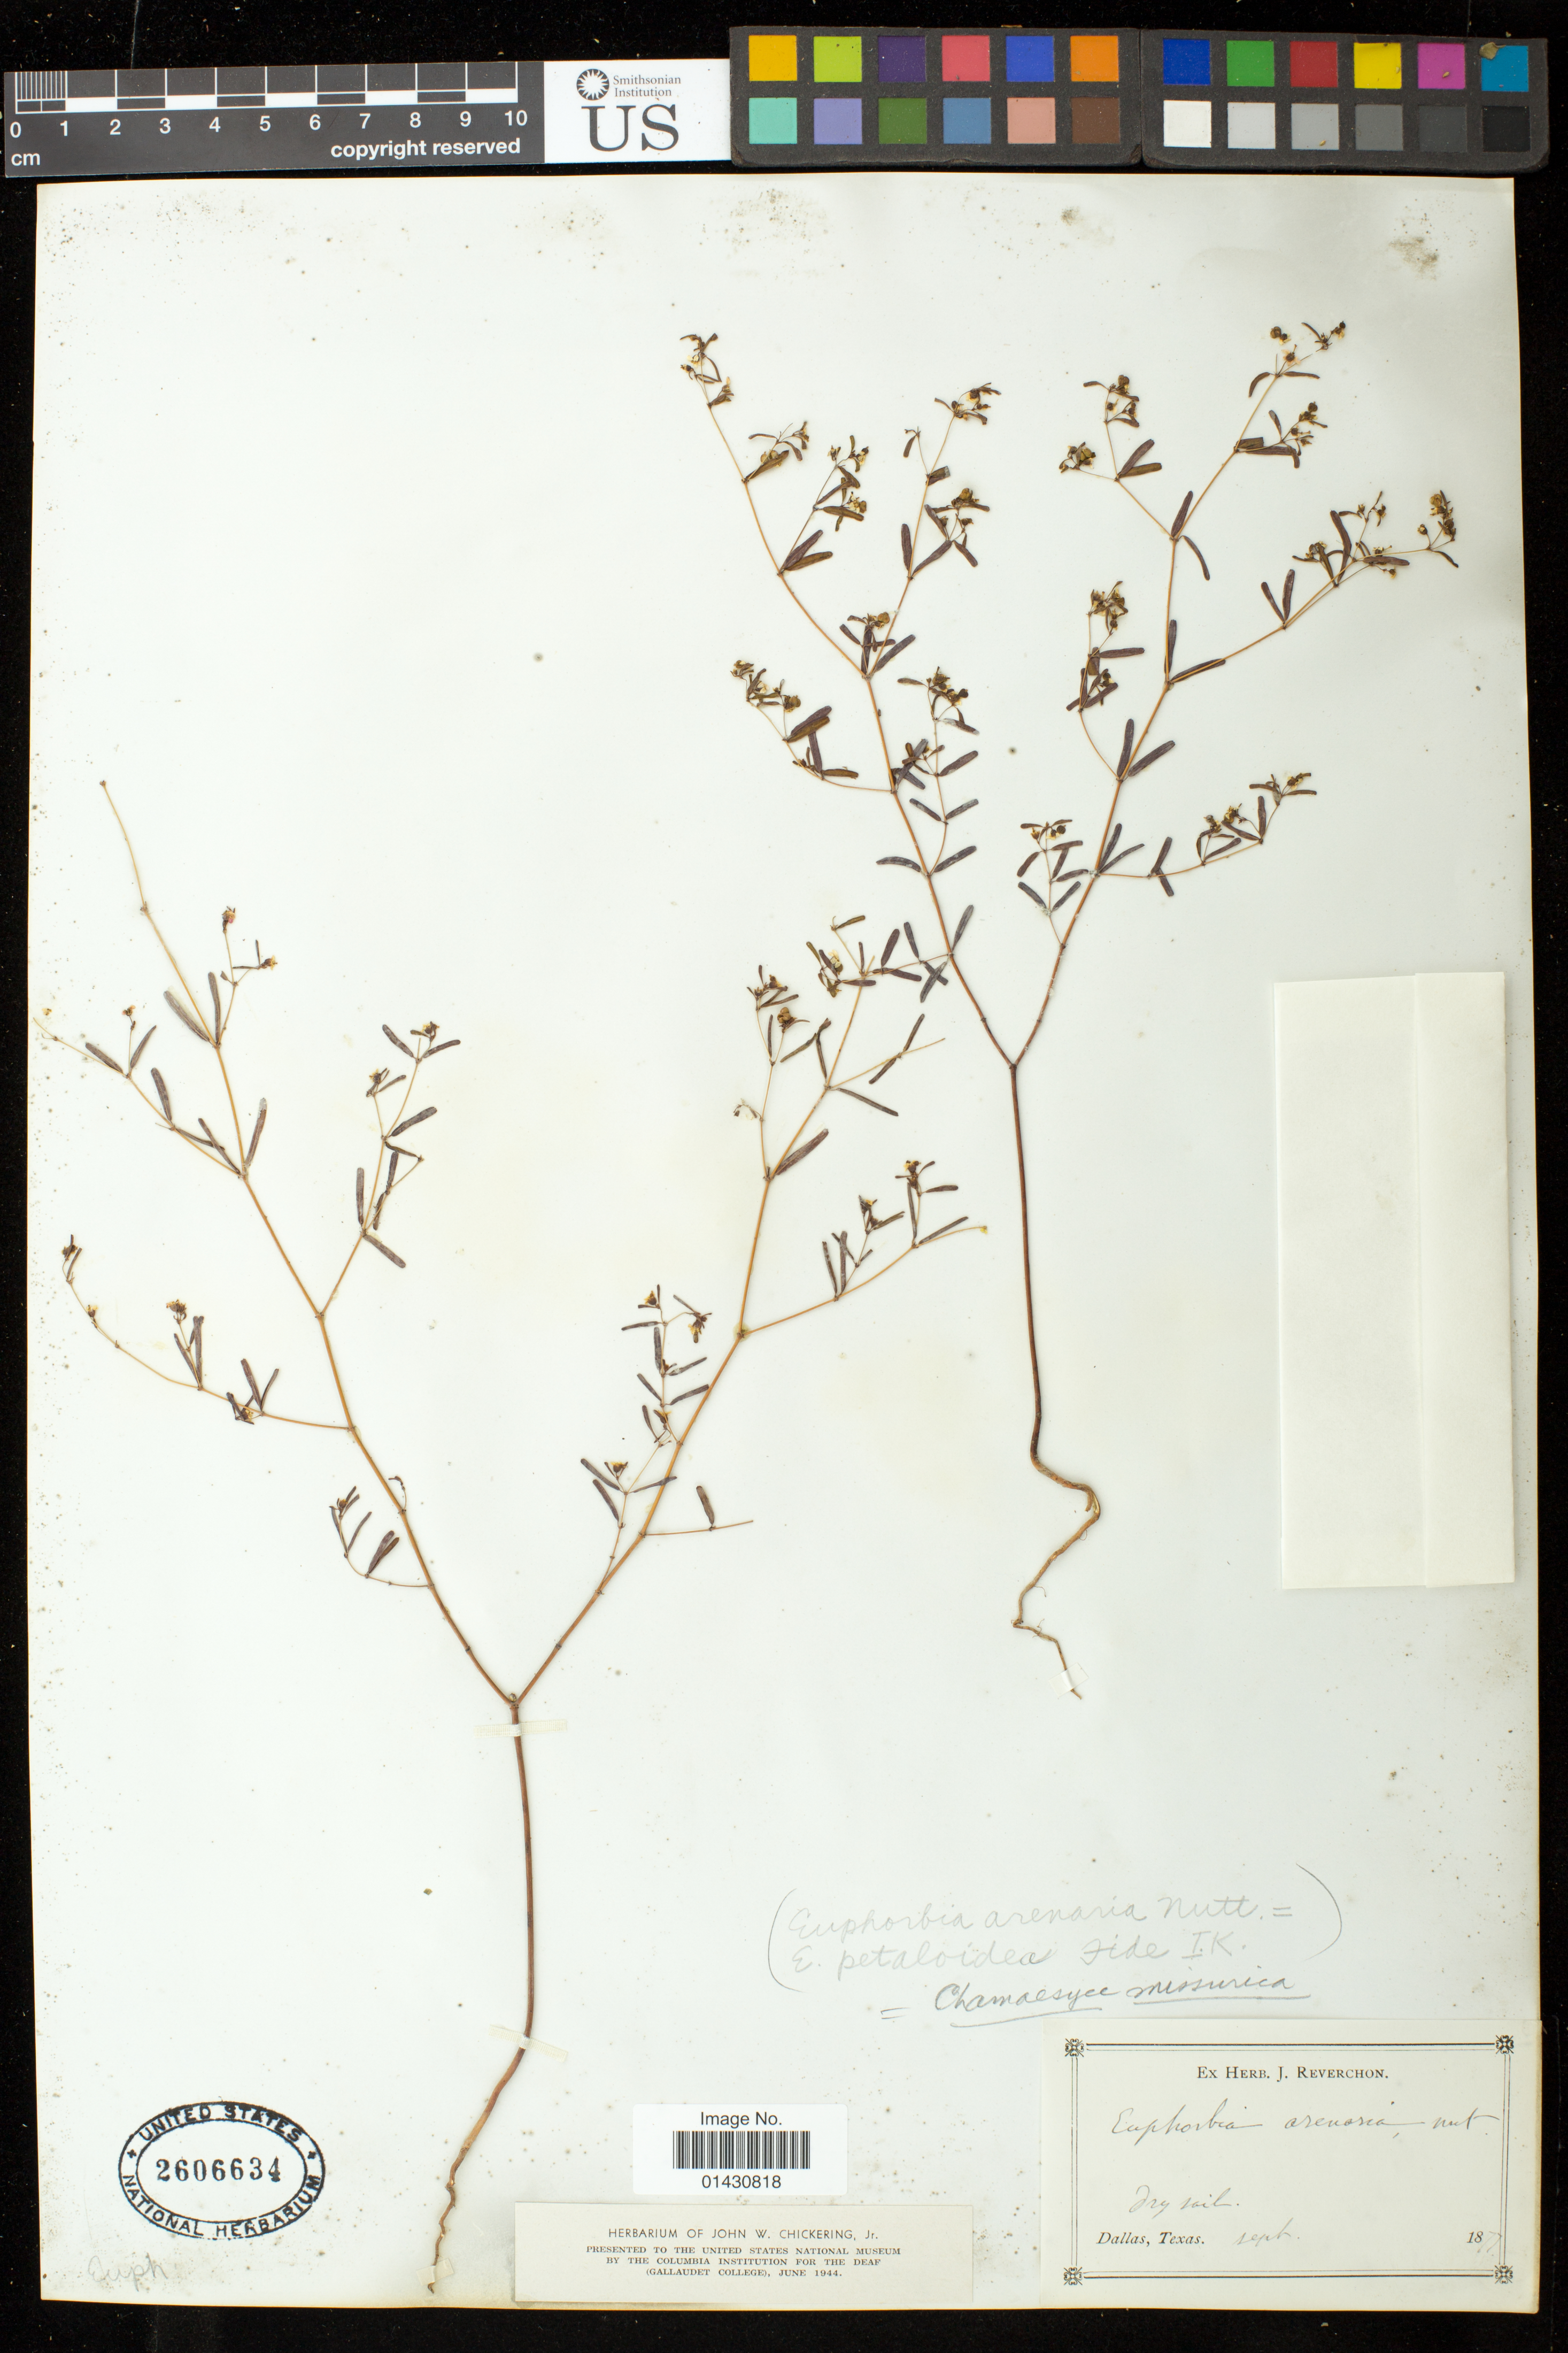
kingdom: Plantae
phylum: Tracheophyta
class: Magnoliopsida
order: Malpighiales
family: Euphorbiaceae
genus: Euphorbia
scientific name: Euphorbia missurica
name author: Raf.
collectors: J. Reverchon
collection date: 1877-09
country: United States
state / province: Texas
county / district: Dallas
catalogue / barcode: US 2606634